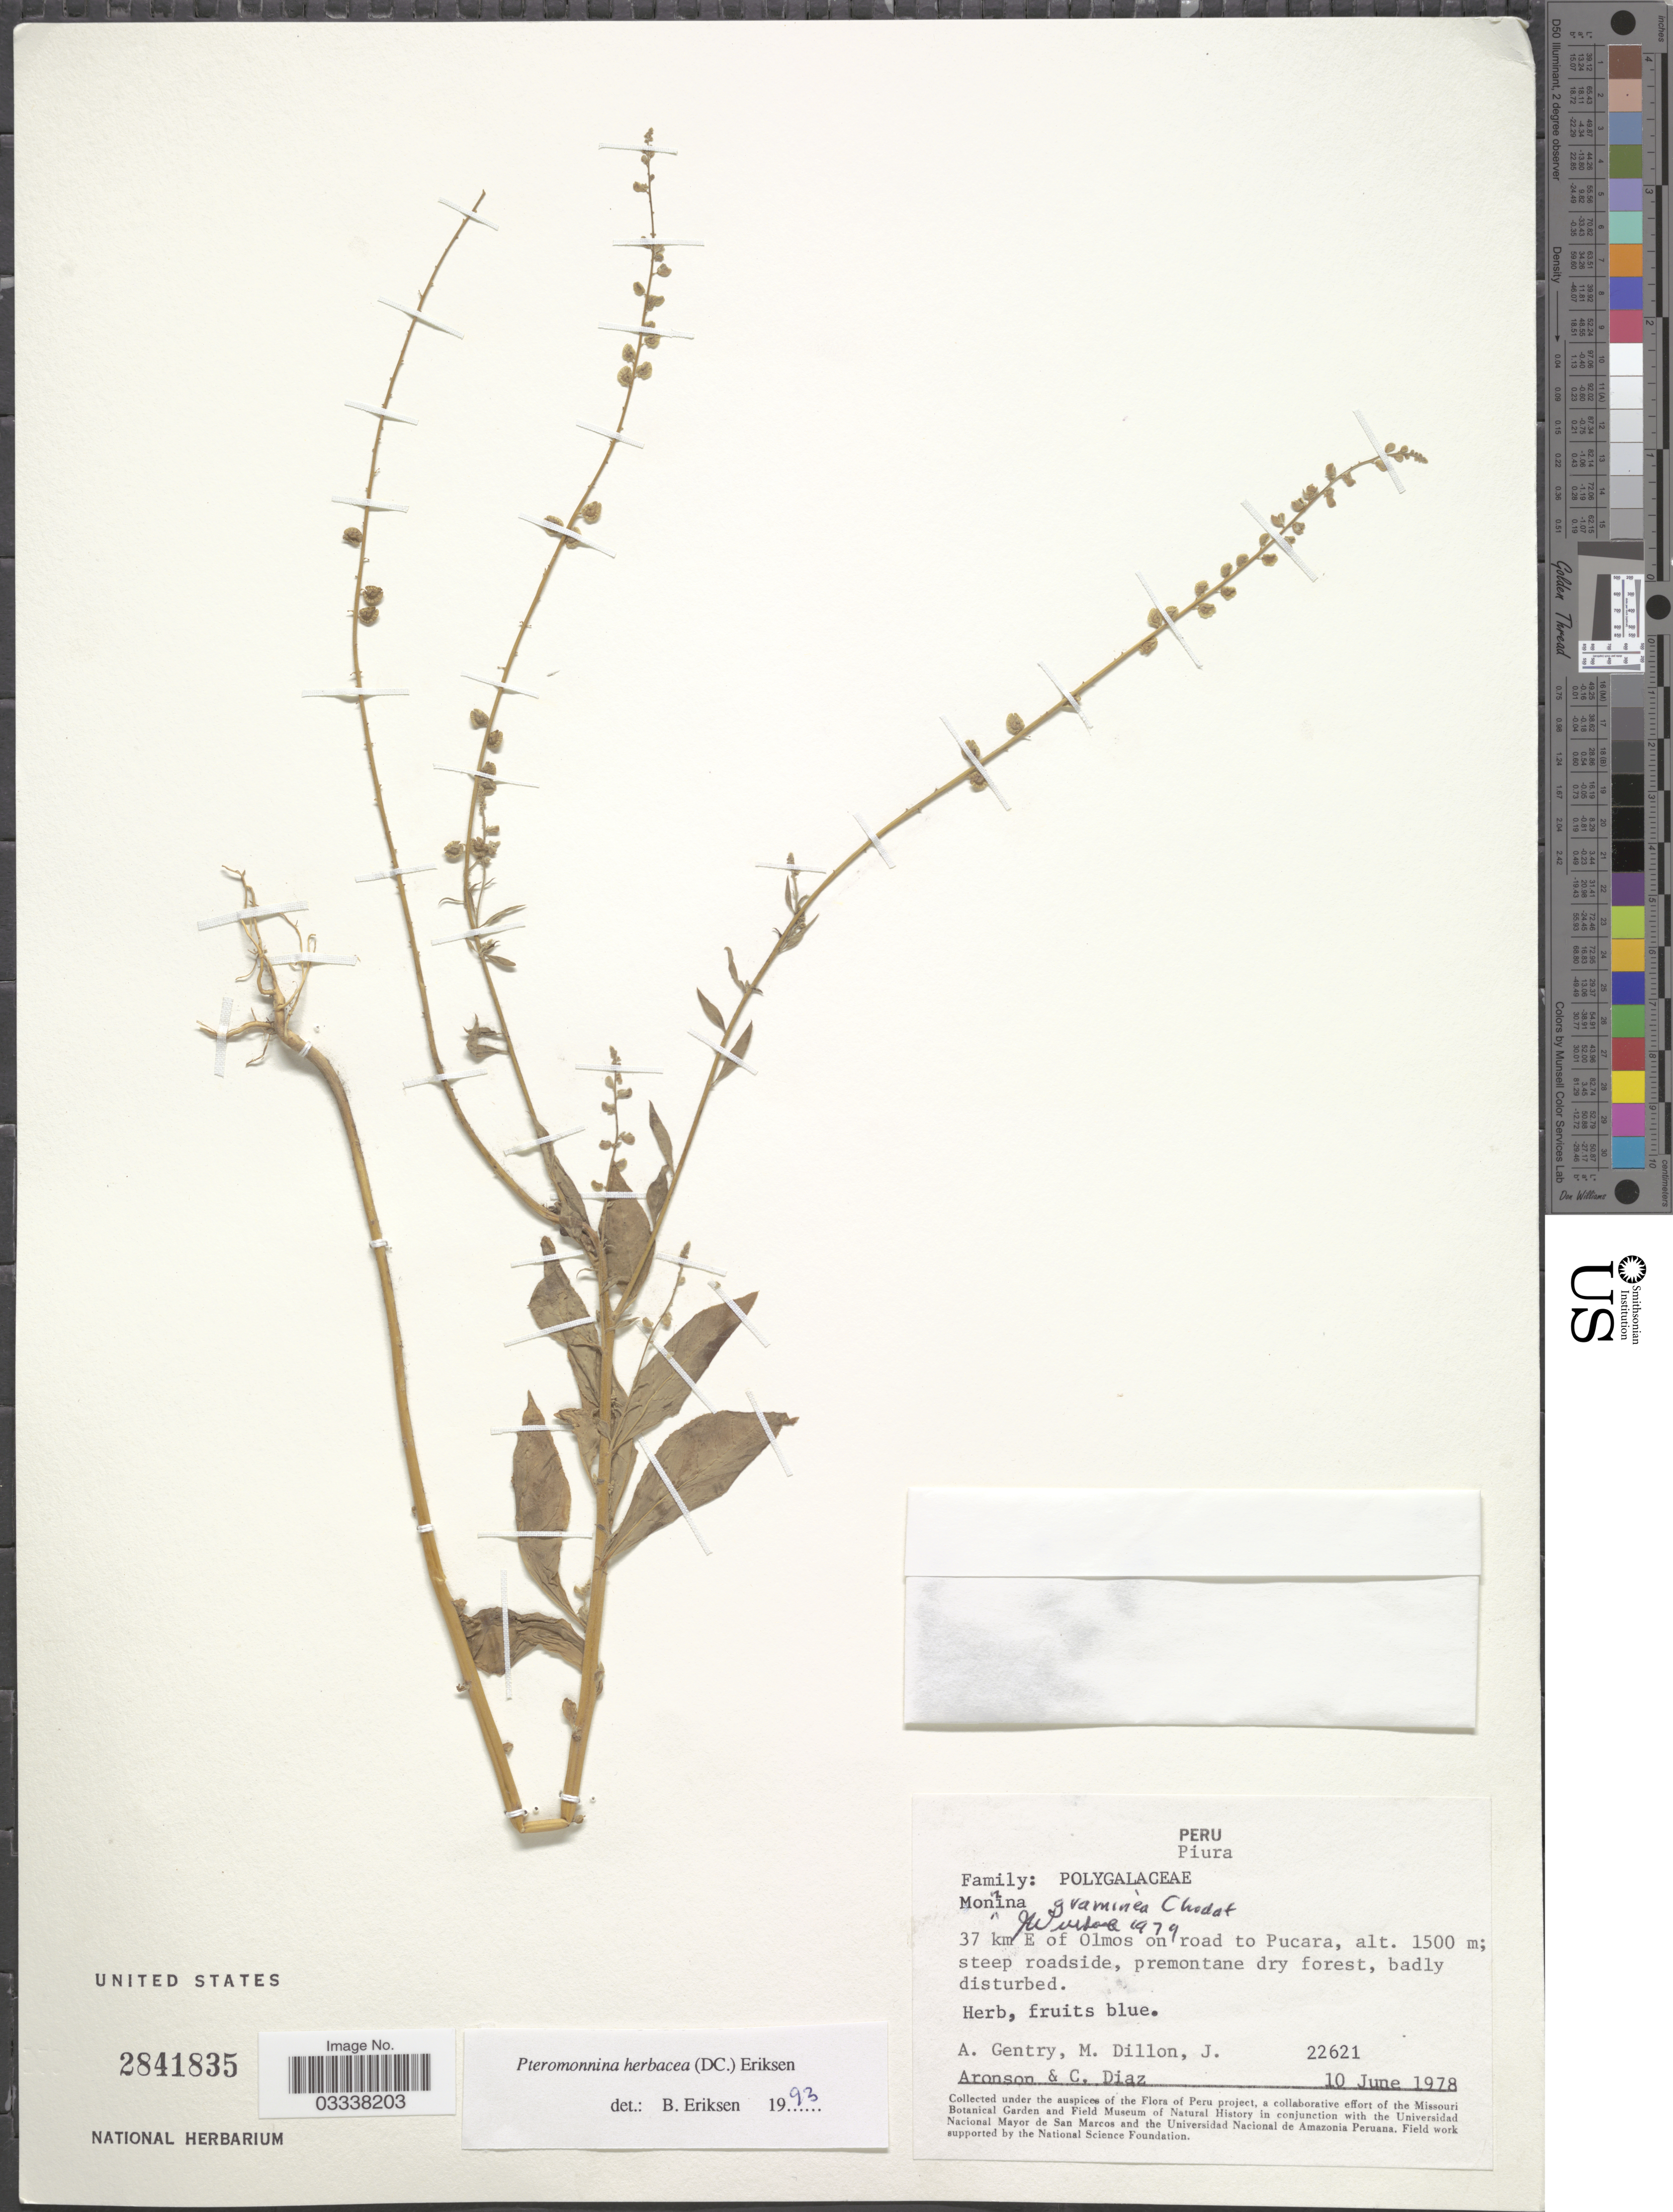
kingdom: Plantae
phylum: Tracheophyta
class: Magnoliopsida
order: Fabales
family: Polygalaceae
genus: Monnina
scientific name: Monnina herbacea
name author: DC.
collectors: A. H. Gentry, M. O. Dillon, J. Aronson & C. Díaz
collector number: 22621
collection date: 1978-06-10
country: Peru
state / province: Piura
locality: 37 km E of Olmos on road to Pucara.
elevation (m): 1500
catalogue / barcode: US 2841835